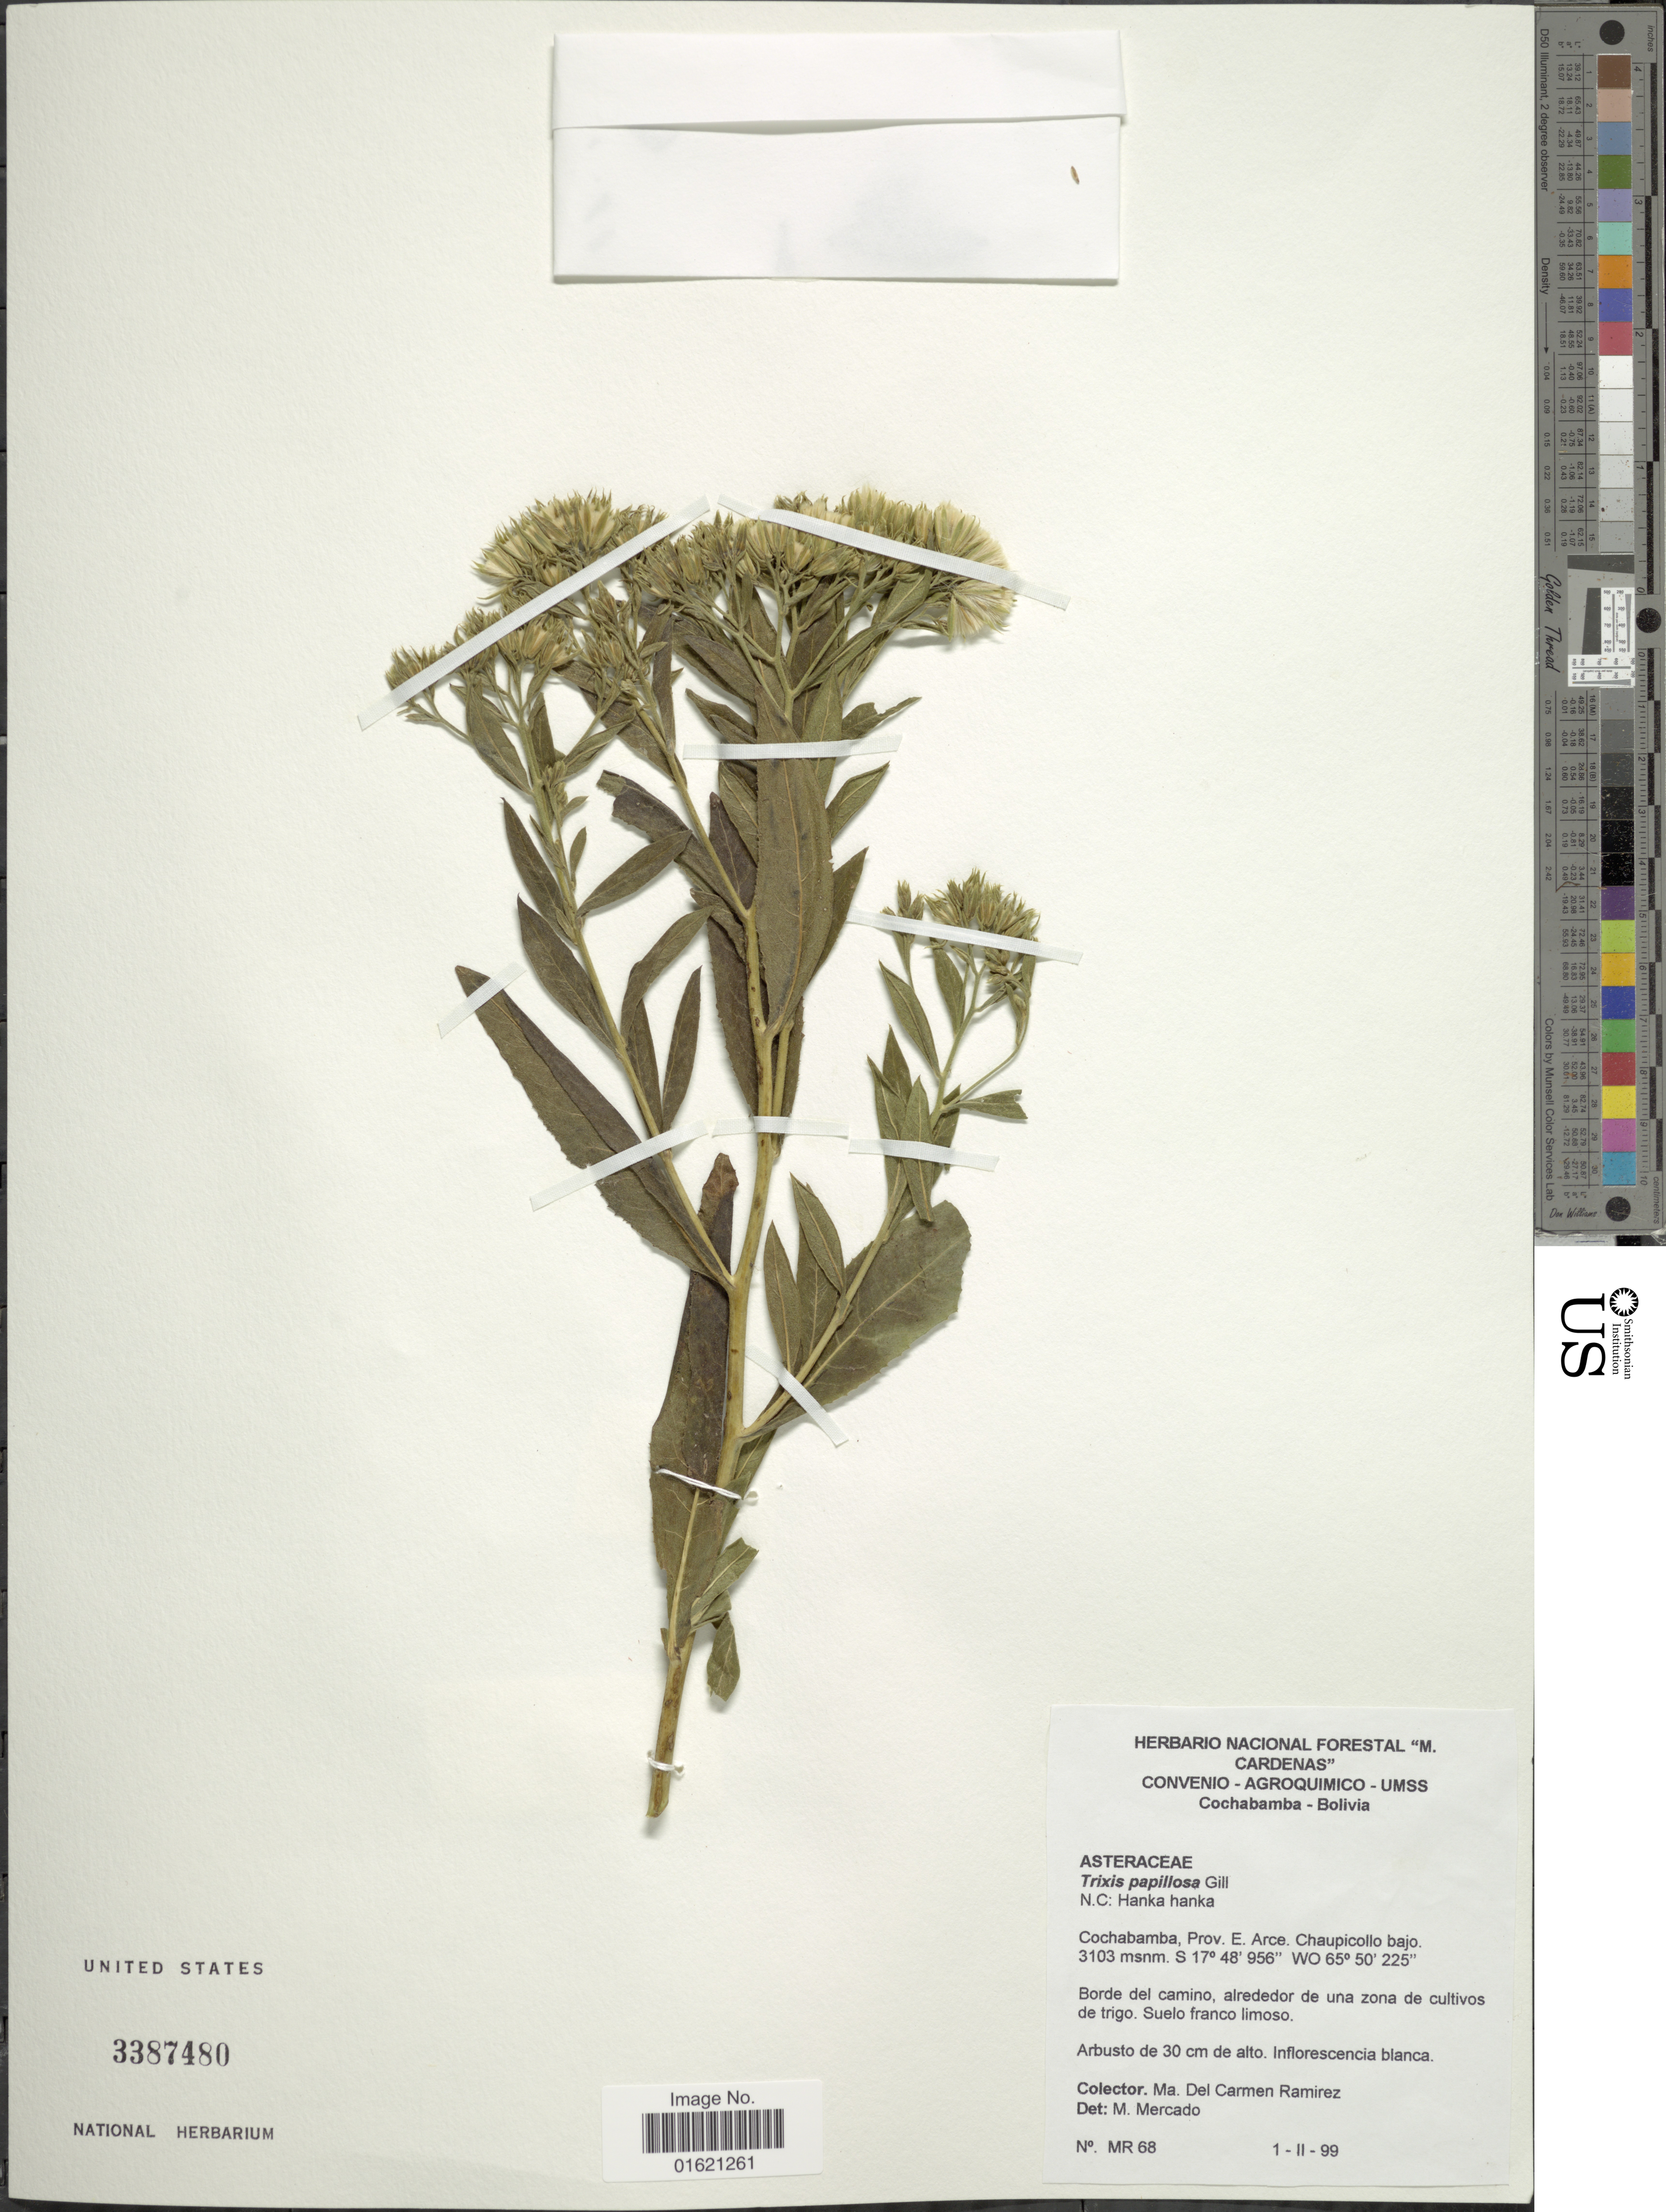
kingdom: Plantae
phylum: Tracheophyta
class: Magnoliopsida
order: Asterales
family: Asteraceae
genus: Trixis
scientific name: Trixis cacalioides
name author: (Kunth) D. Don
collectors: M. Del Carmen Ramirez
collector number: MR 68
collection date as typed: Transcribed d/m/y: 1/2/99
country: Bolivia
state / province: Cochabamba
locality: Cochabamba, Prov. E. Arce, Chaupicollo bajo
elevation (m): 3103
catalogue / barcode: US 3387480